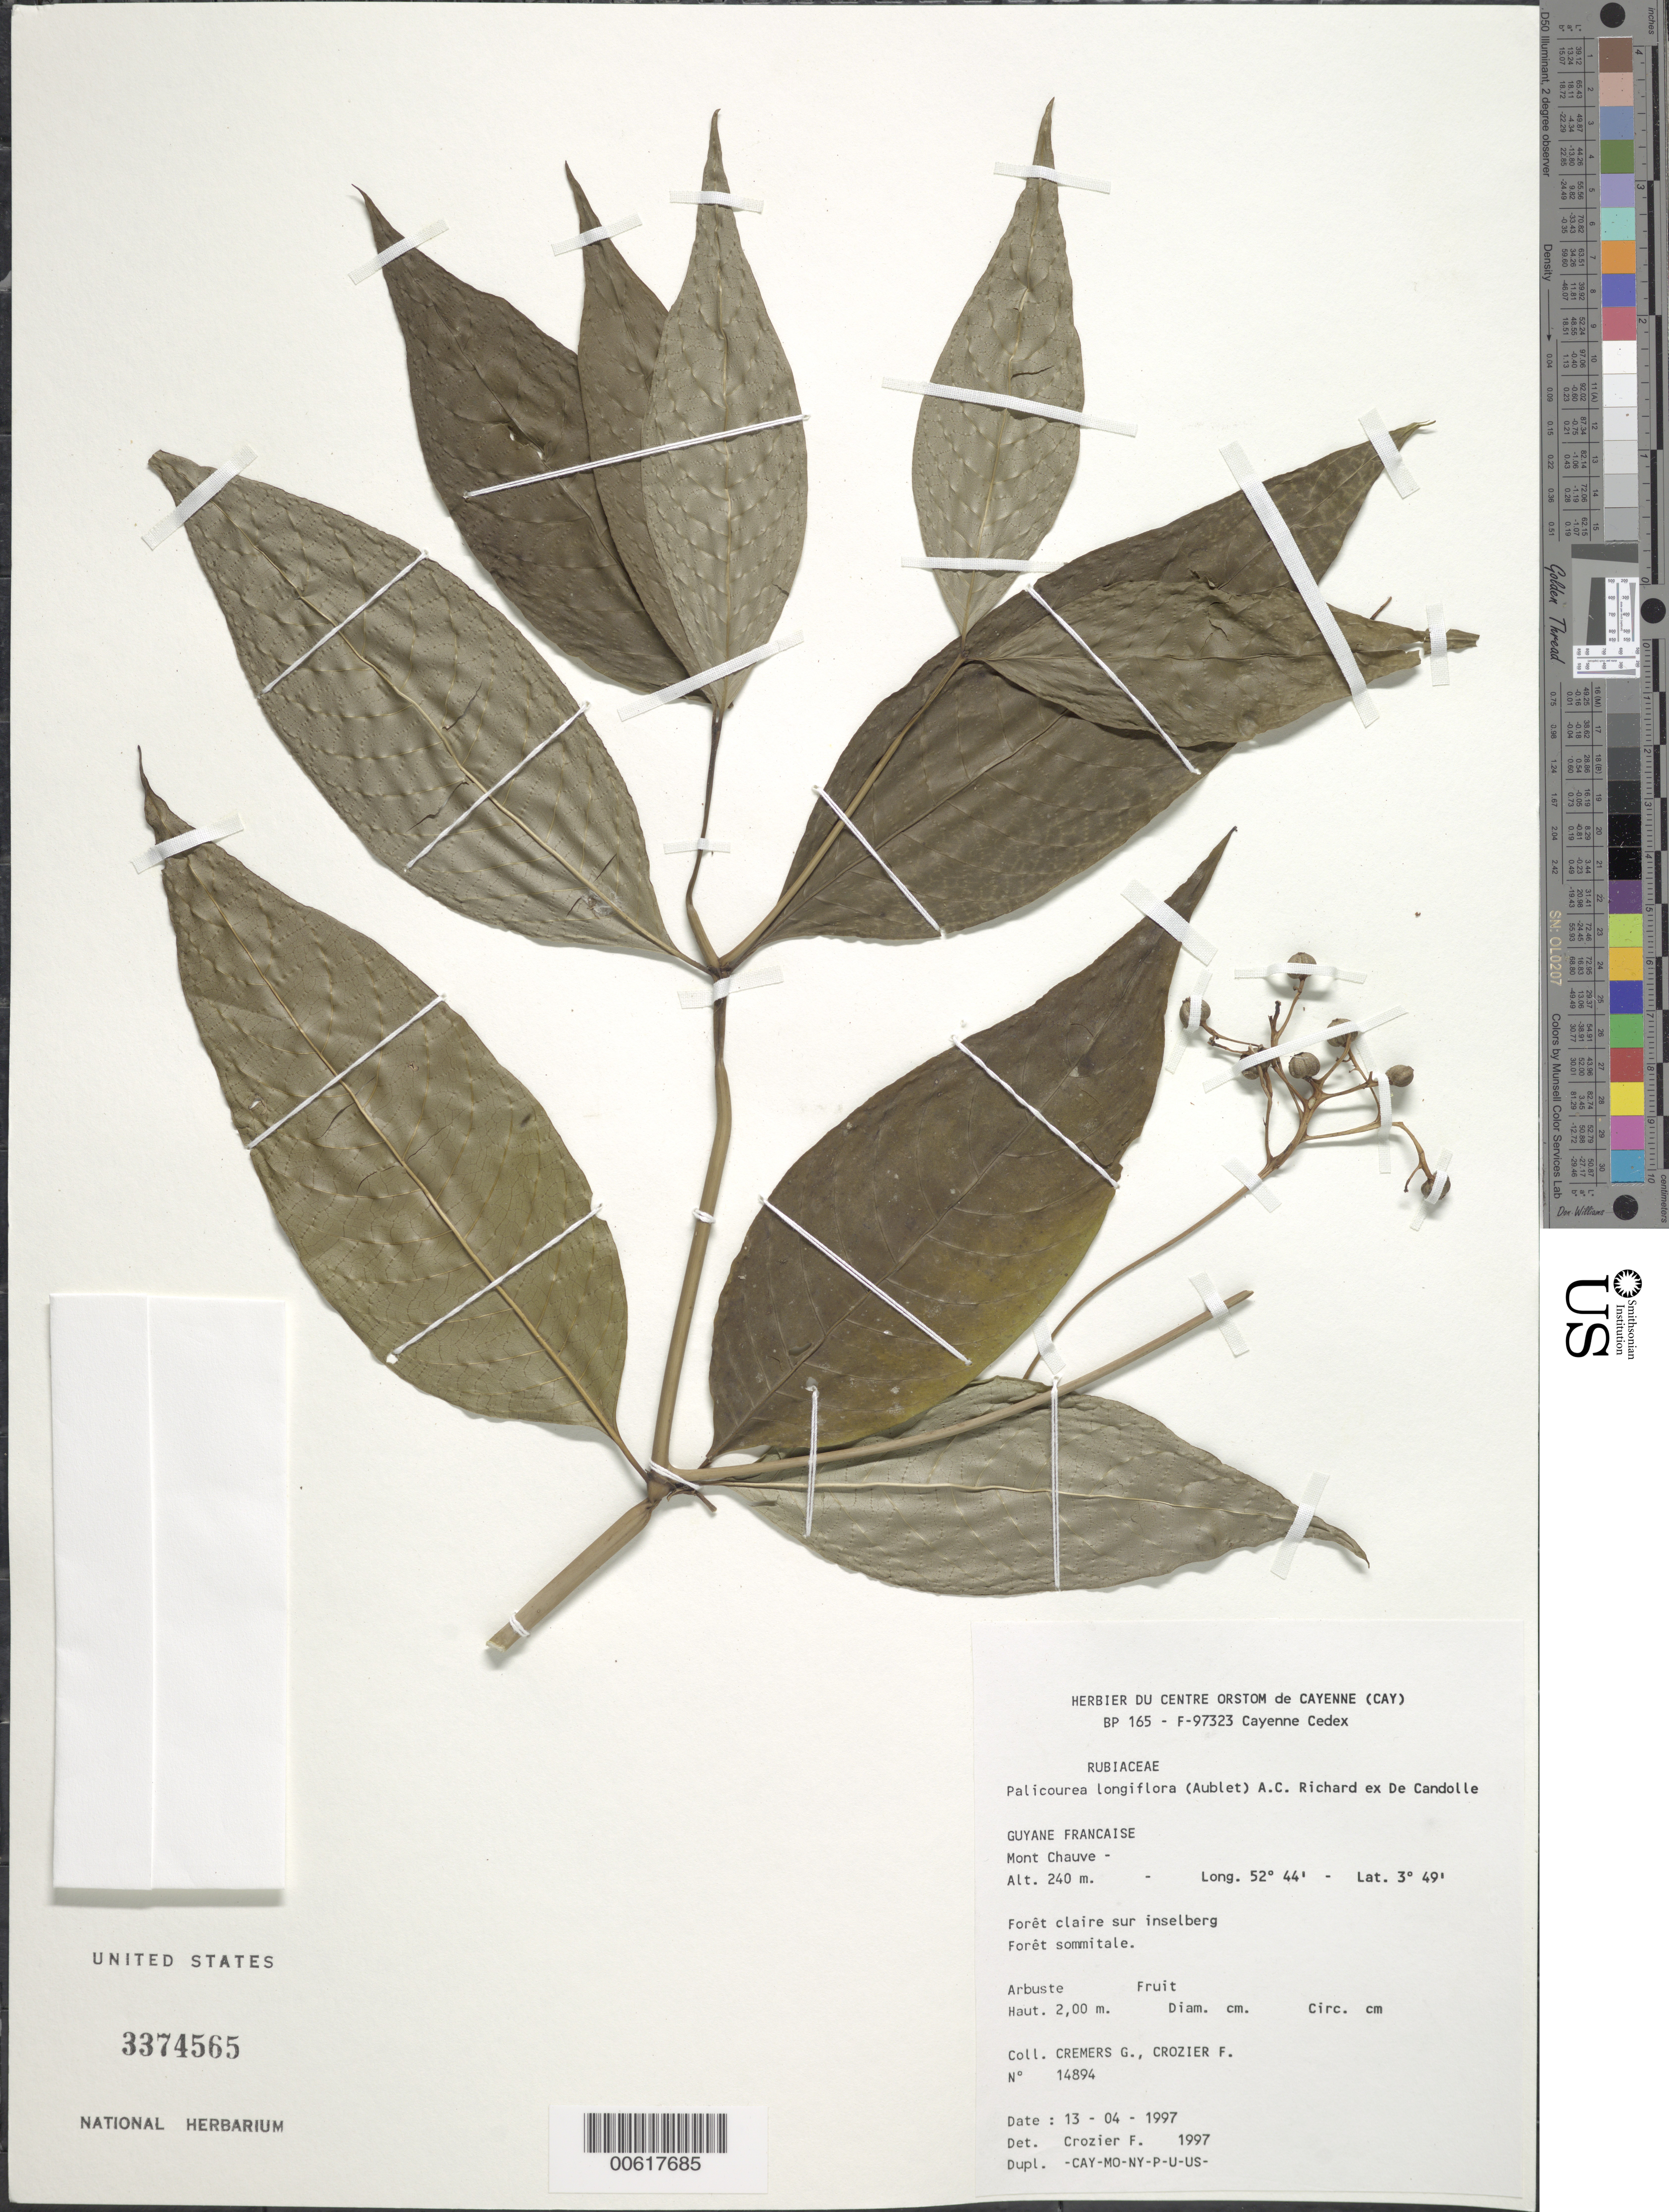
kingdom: Plantae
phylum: Tracheophyta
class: Magnoliopsida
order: Gentianales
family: Rubiaceae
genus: Palicourea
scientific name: Palicourea longiflora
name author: (Aubl.) A. Rich.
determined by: Crozier, F.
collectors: G. Cremers & F. Crozier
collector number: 14894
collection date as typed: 13-Apr-97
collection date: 1997-04-13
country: French Guiana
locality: Mont Chauve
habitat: Forêt claire sur inselberg; forêt sommitale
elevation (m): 240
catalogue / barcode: US 3374565